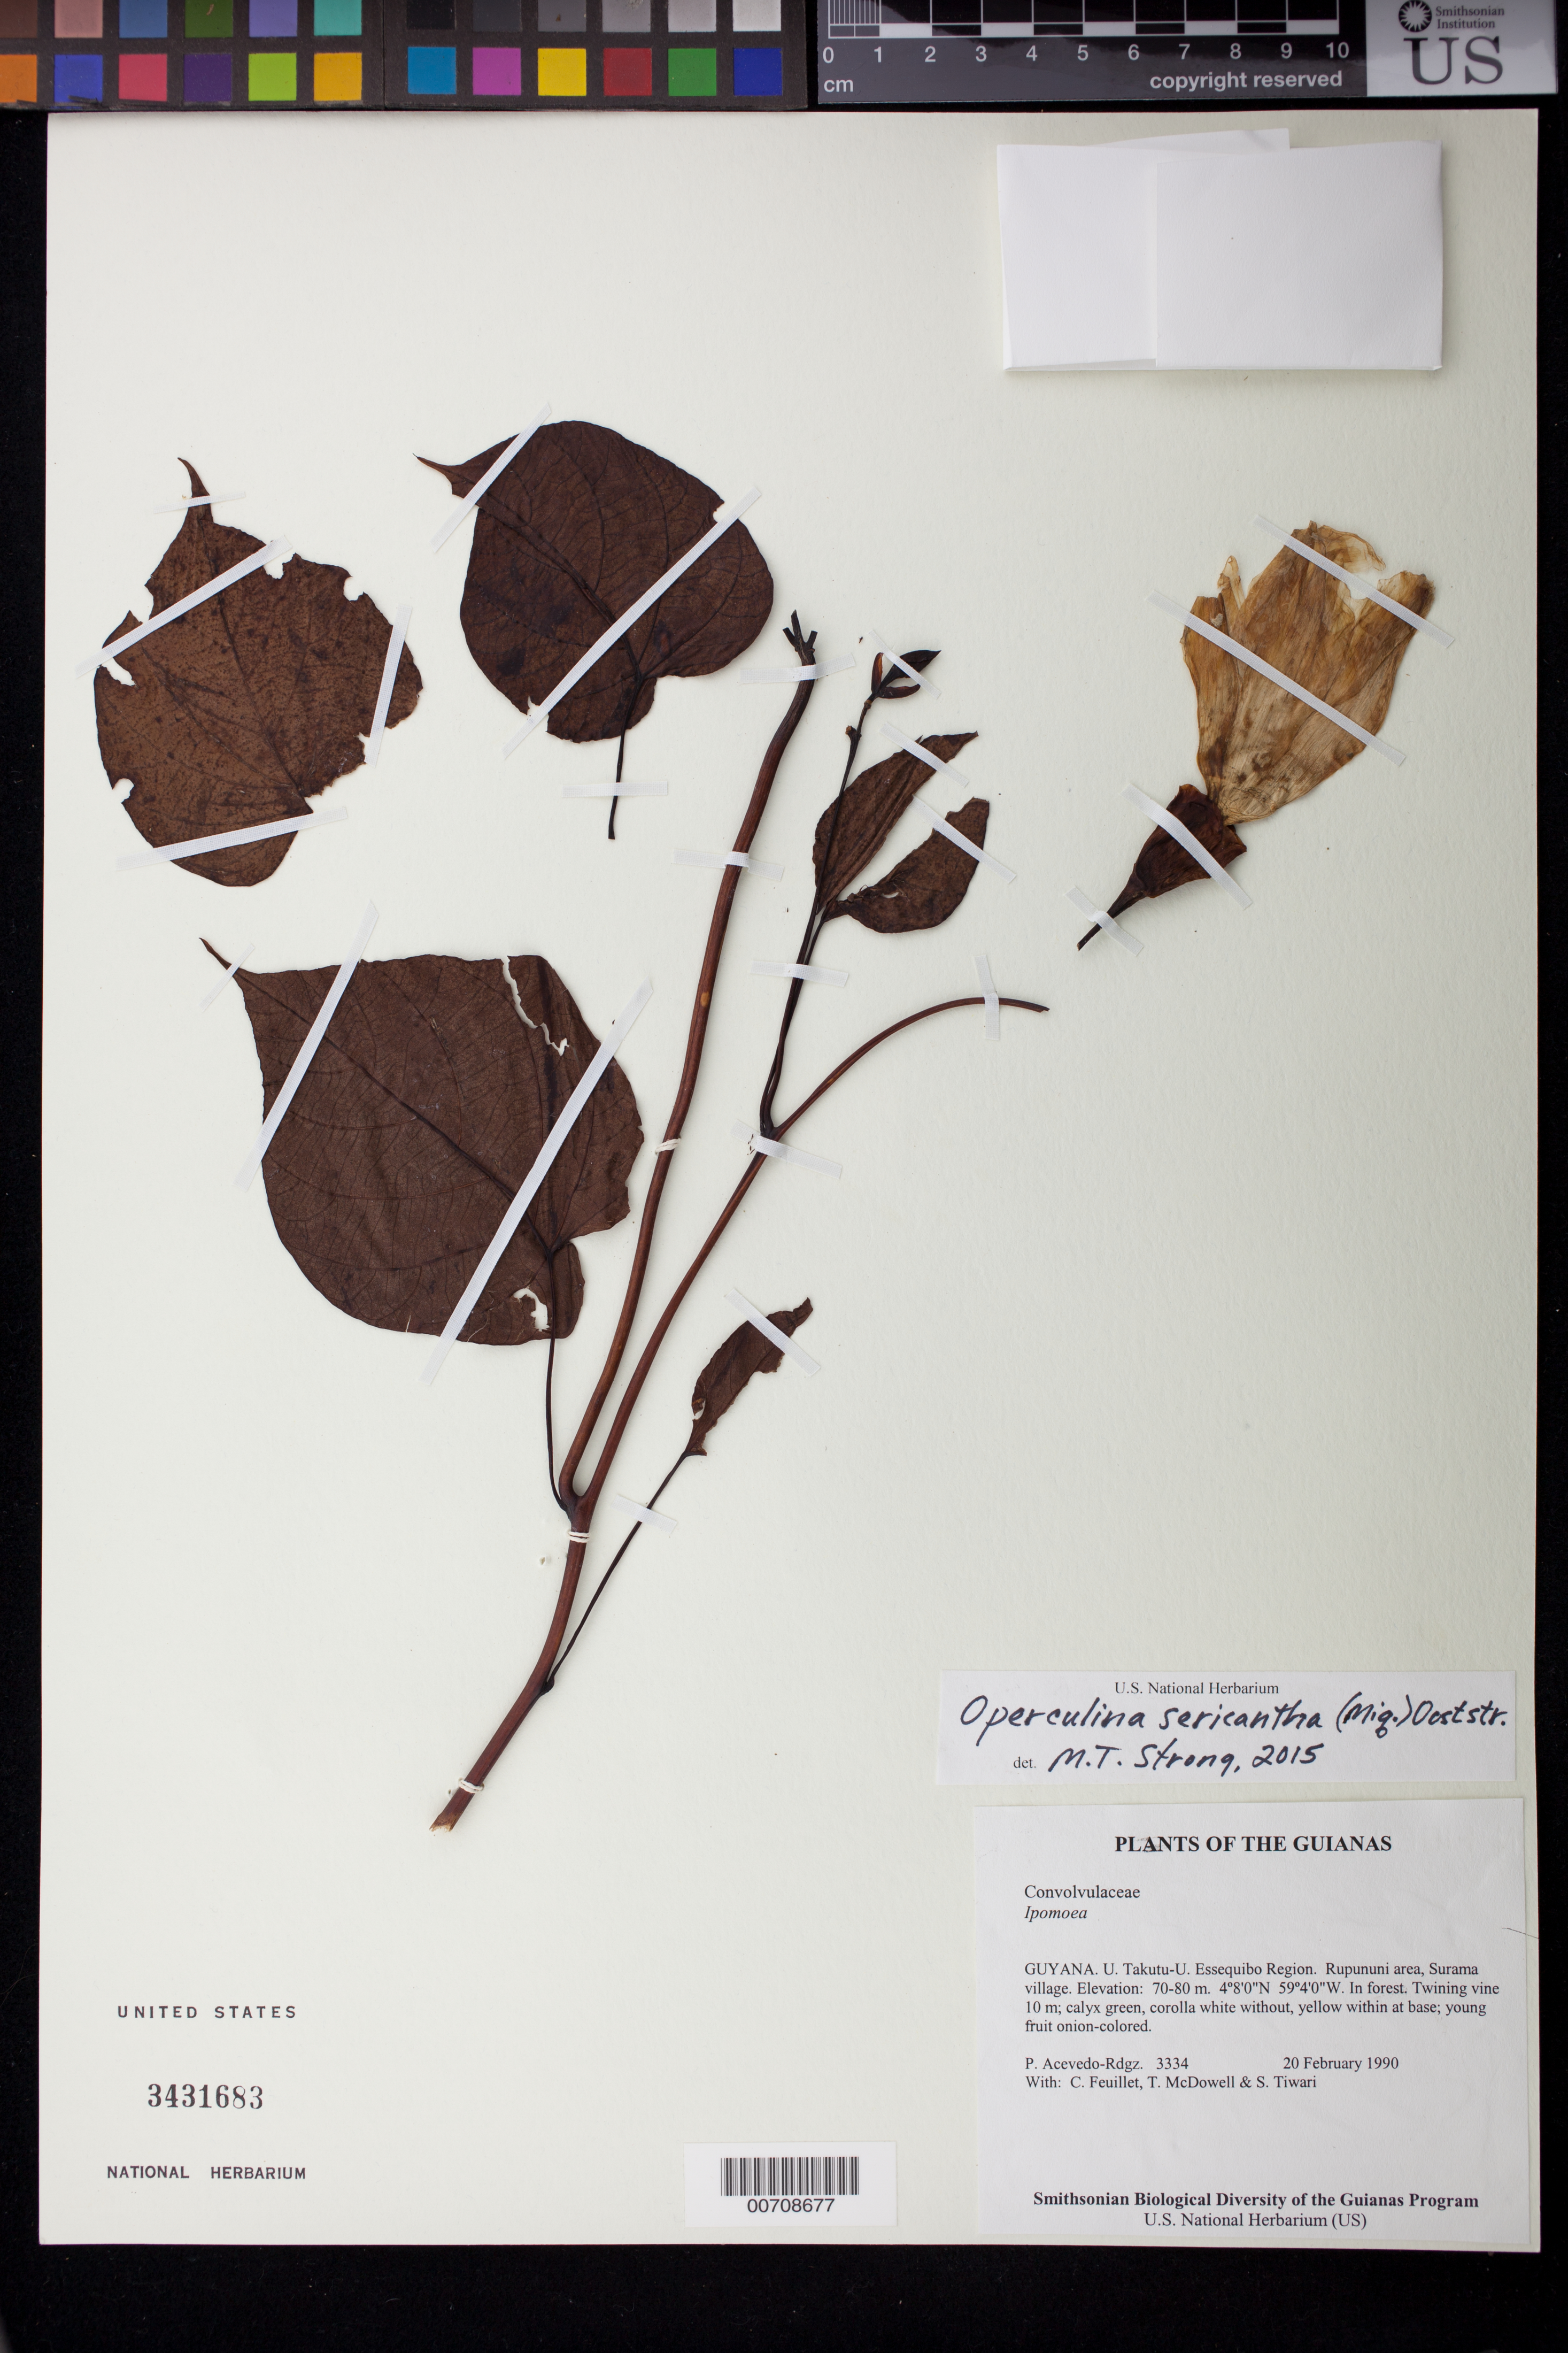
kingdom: Plantae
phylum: Tracheophyta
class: Magnoliopsida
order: Solanales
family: Convolvulaceae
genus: Operculina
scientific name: Operculina sericantha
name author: (Miq.) Ooststr.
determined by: Strong, M. T., (US), Smithsonian Institution - National Museum of Natural History (UNITED STATES)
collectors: P. Acevedo-Rodr., C. Feuillet, T. McDowell & S. Tiwari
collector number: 3334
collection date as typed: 20 Feb 1990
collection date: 1990-02-20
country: Guyana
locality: U. Takutu - U. Essequibo. Rupununi area, Surama vilage.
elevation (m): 70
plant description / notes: P, K, MO, NY, US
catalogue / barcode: US 3431683